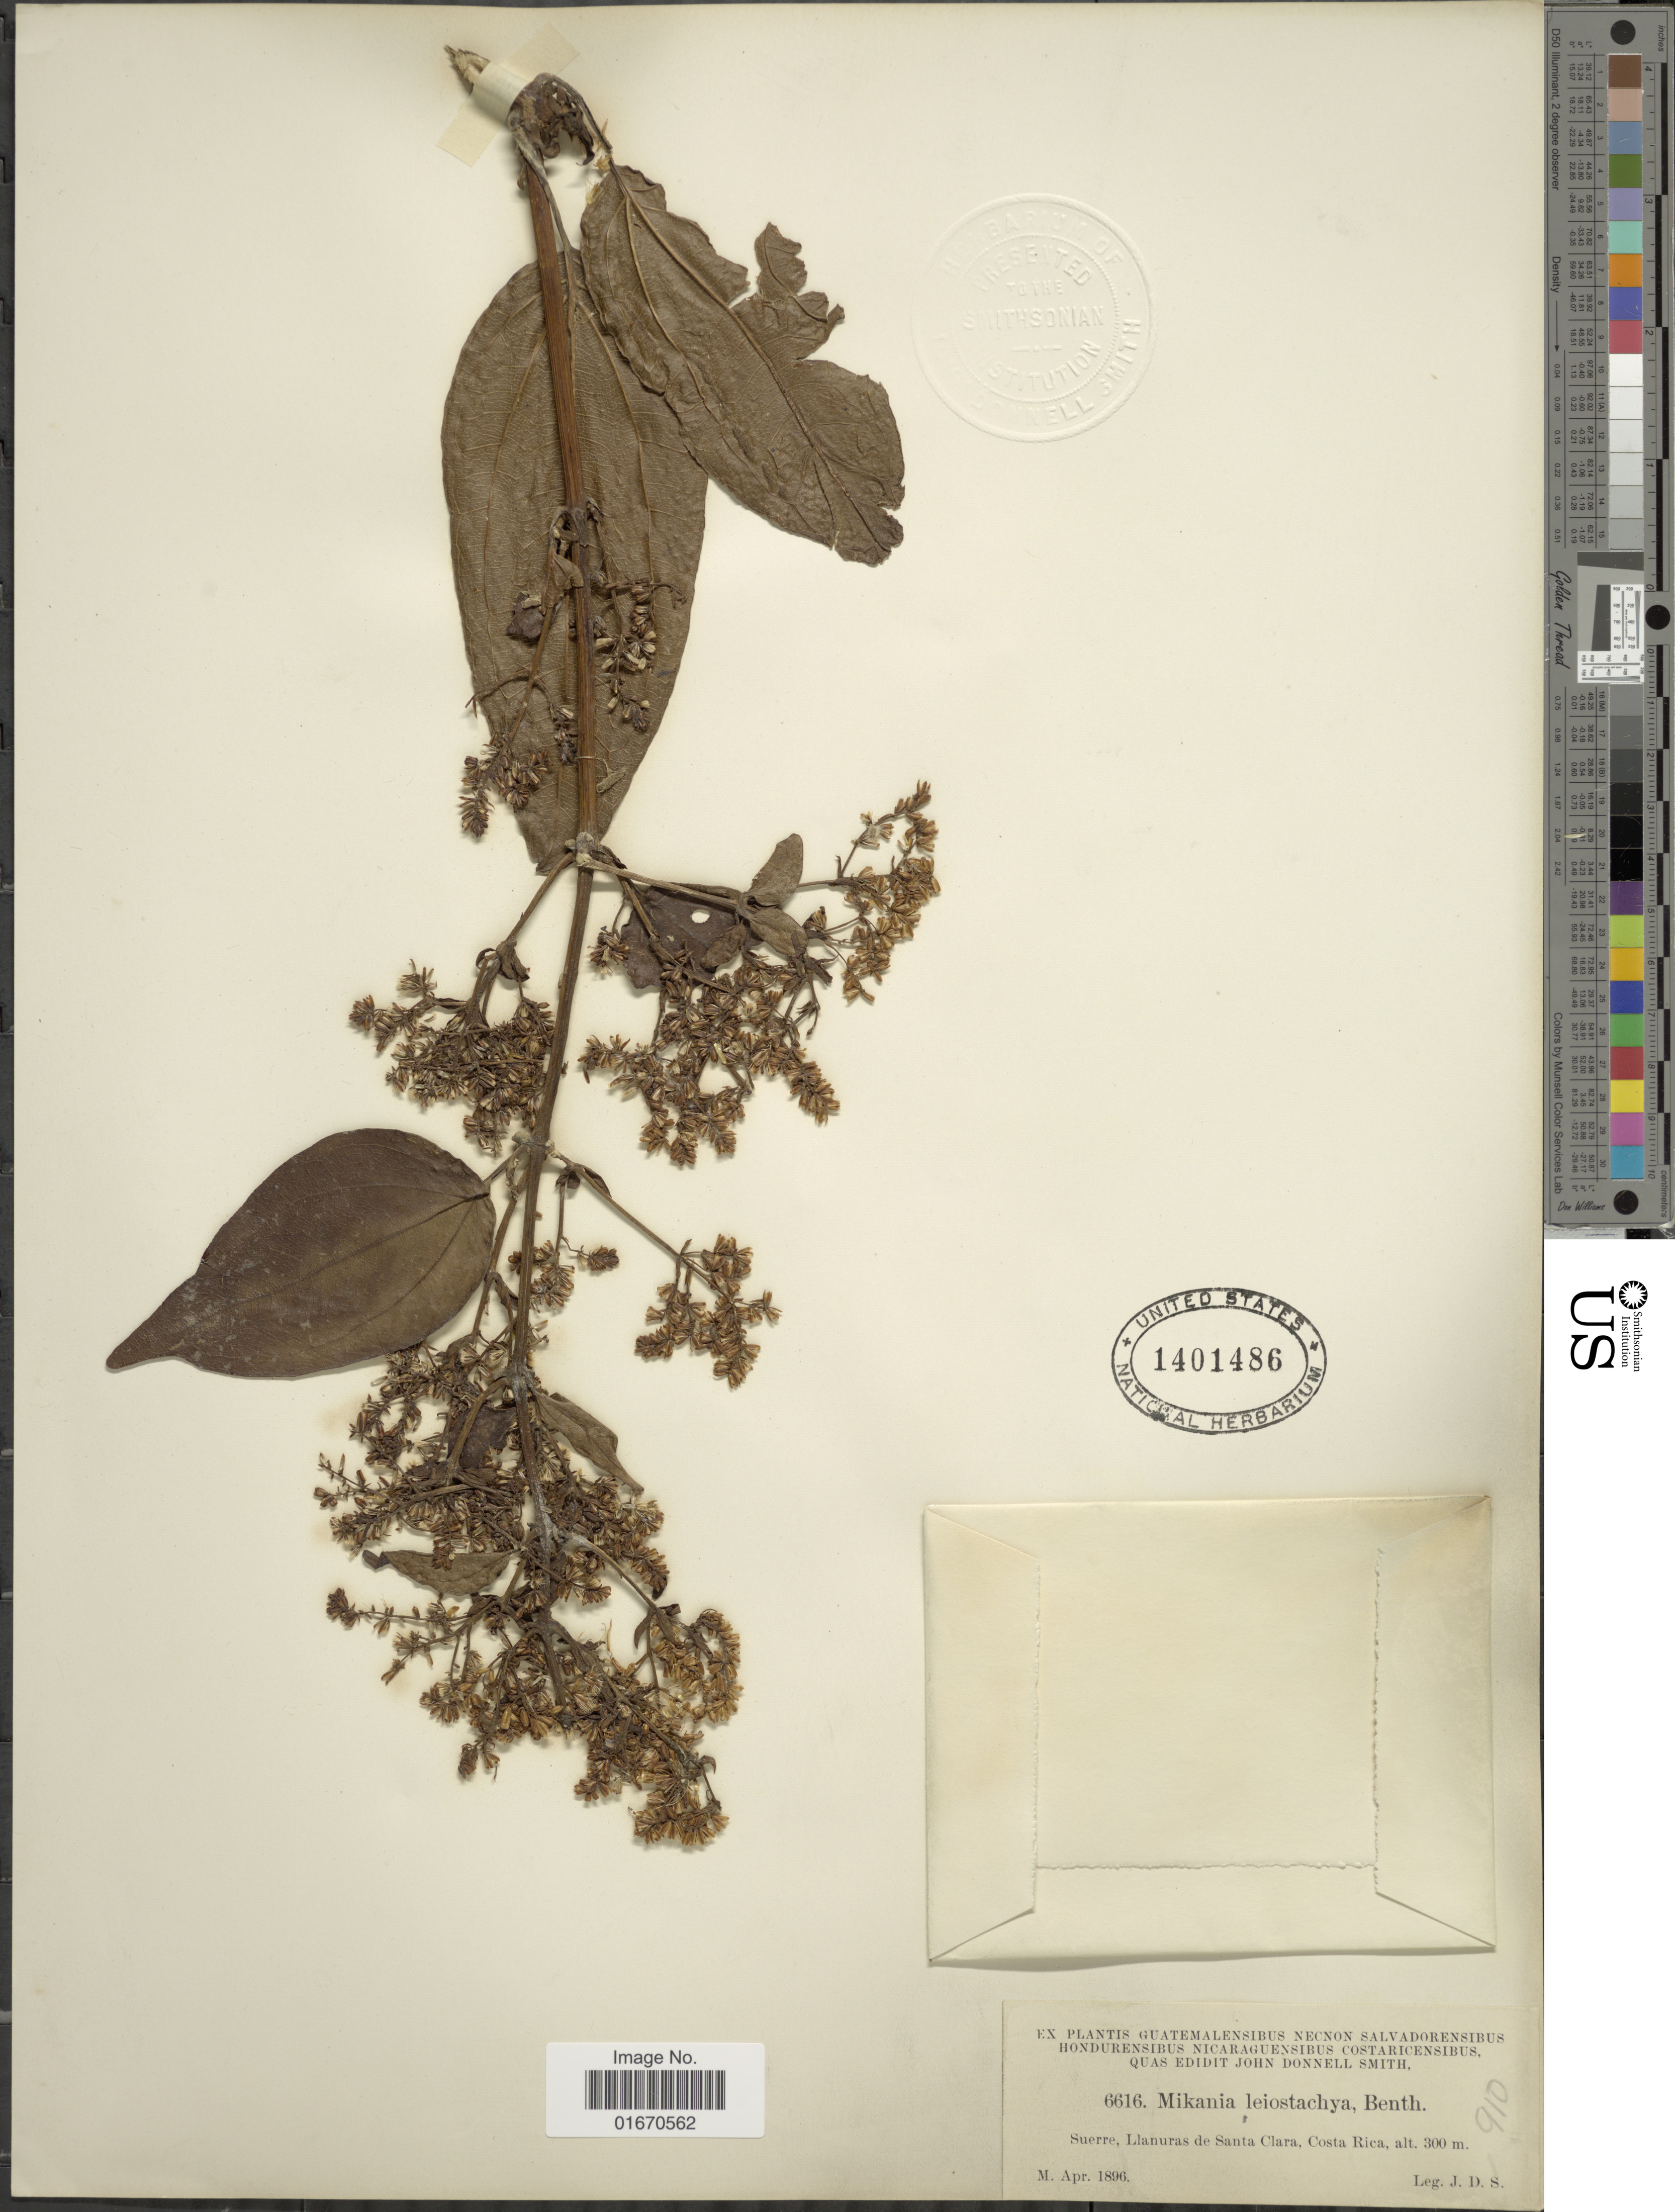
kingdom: Plantae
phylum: Tracheophyta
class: Magnoliopsida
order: Asterales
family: Asteraceae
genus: Mikania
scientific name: Mikania leiostachya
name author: Benth.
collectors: J. Donnell Smith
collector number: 6616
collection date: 1896-04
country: Costa Rica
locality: Suerre, Llanuras de Santa Clara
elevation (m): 300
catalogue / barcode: US 1401486